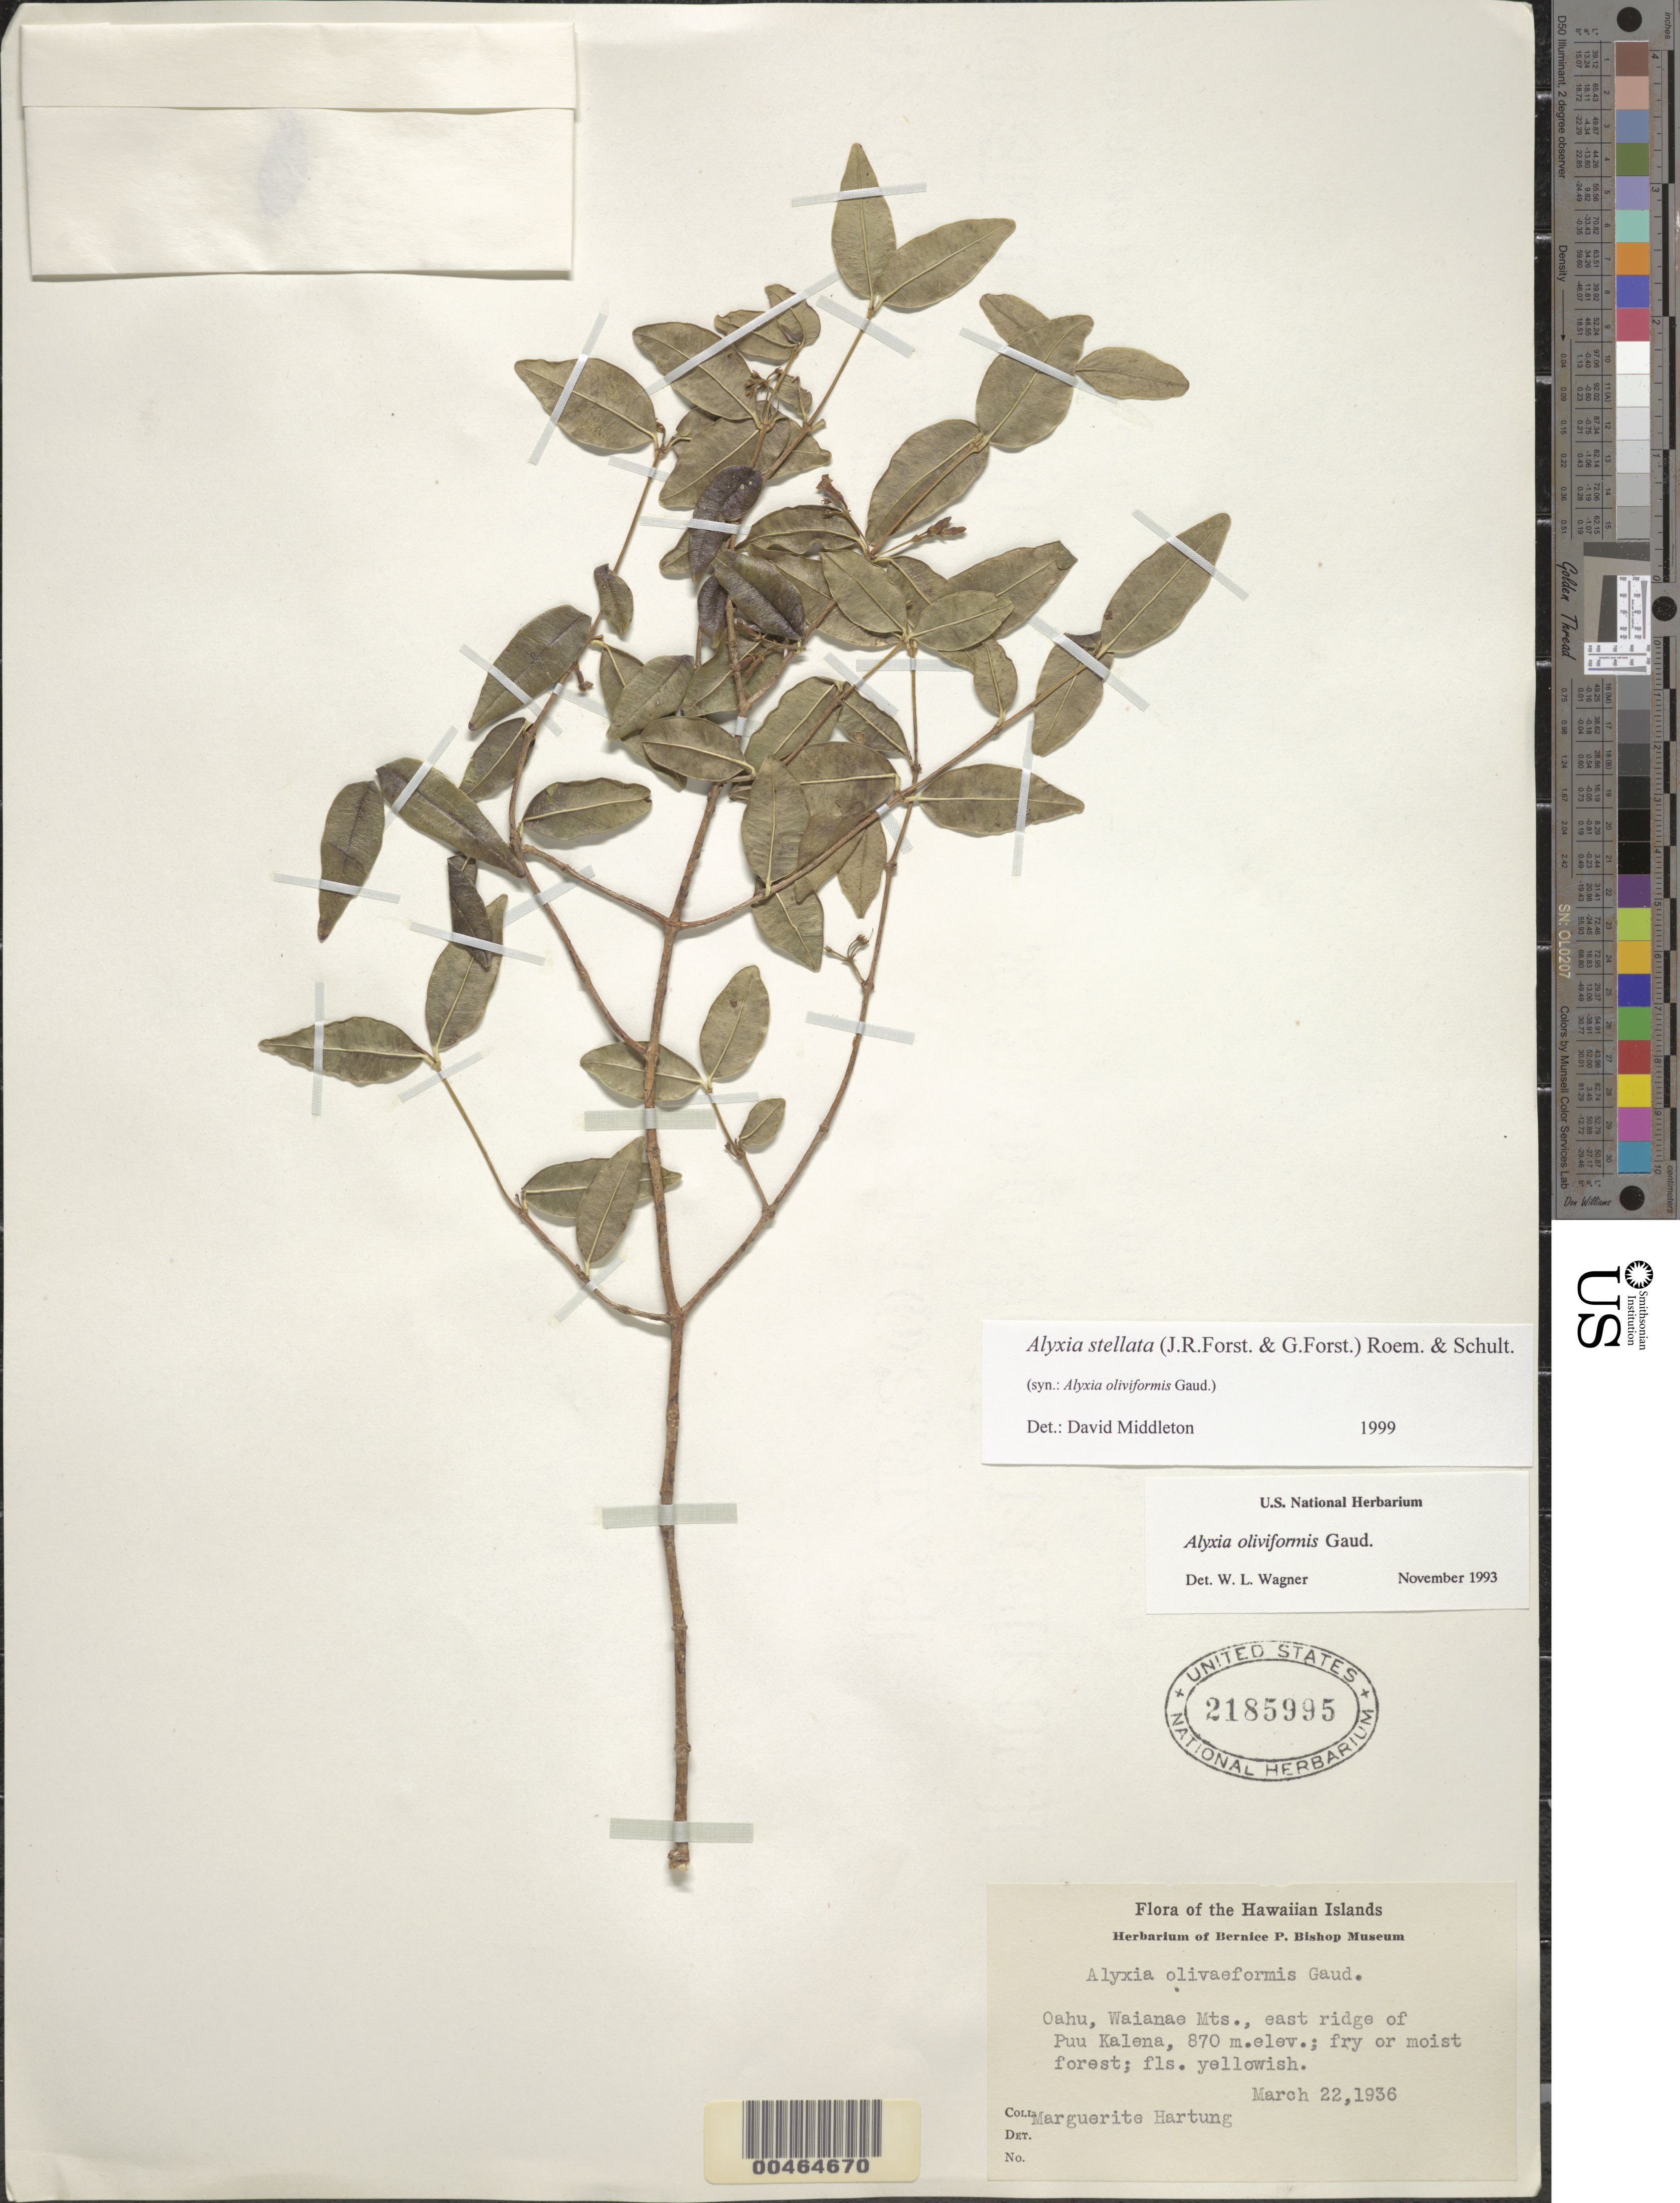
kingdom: Plantae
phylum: Tracheophyta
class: Magnoliopsida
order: Gentianales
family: Apocynaceae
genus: Alyxia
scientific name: Alyxia stellata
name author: (J.R. Forst. & G. Forst.) Roem. & Schult.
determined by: Middleton, D. J.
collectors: M. Hartung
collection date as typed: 22 Mar 1936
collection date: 1936-03-22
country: United States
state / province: Hawaii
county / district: Honolulu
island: Oahu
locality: Waianae Mts., E ridge of Puu Kalena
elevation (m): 870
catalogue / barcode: US 2185995